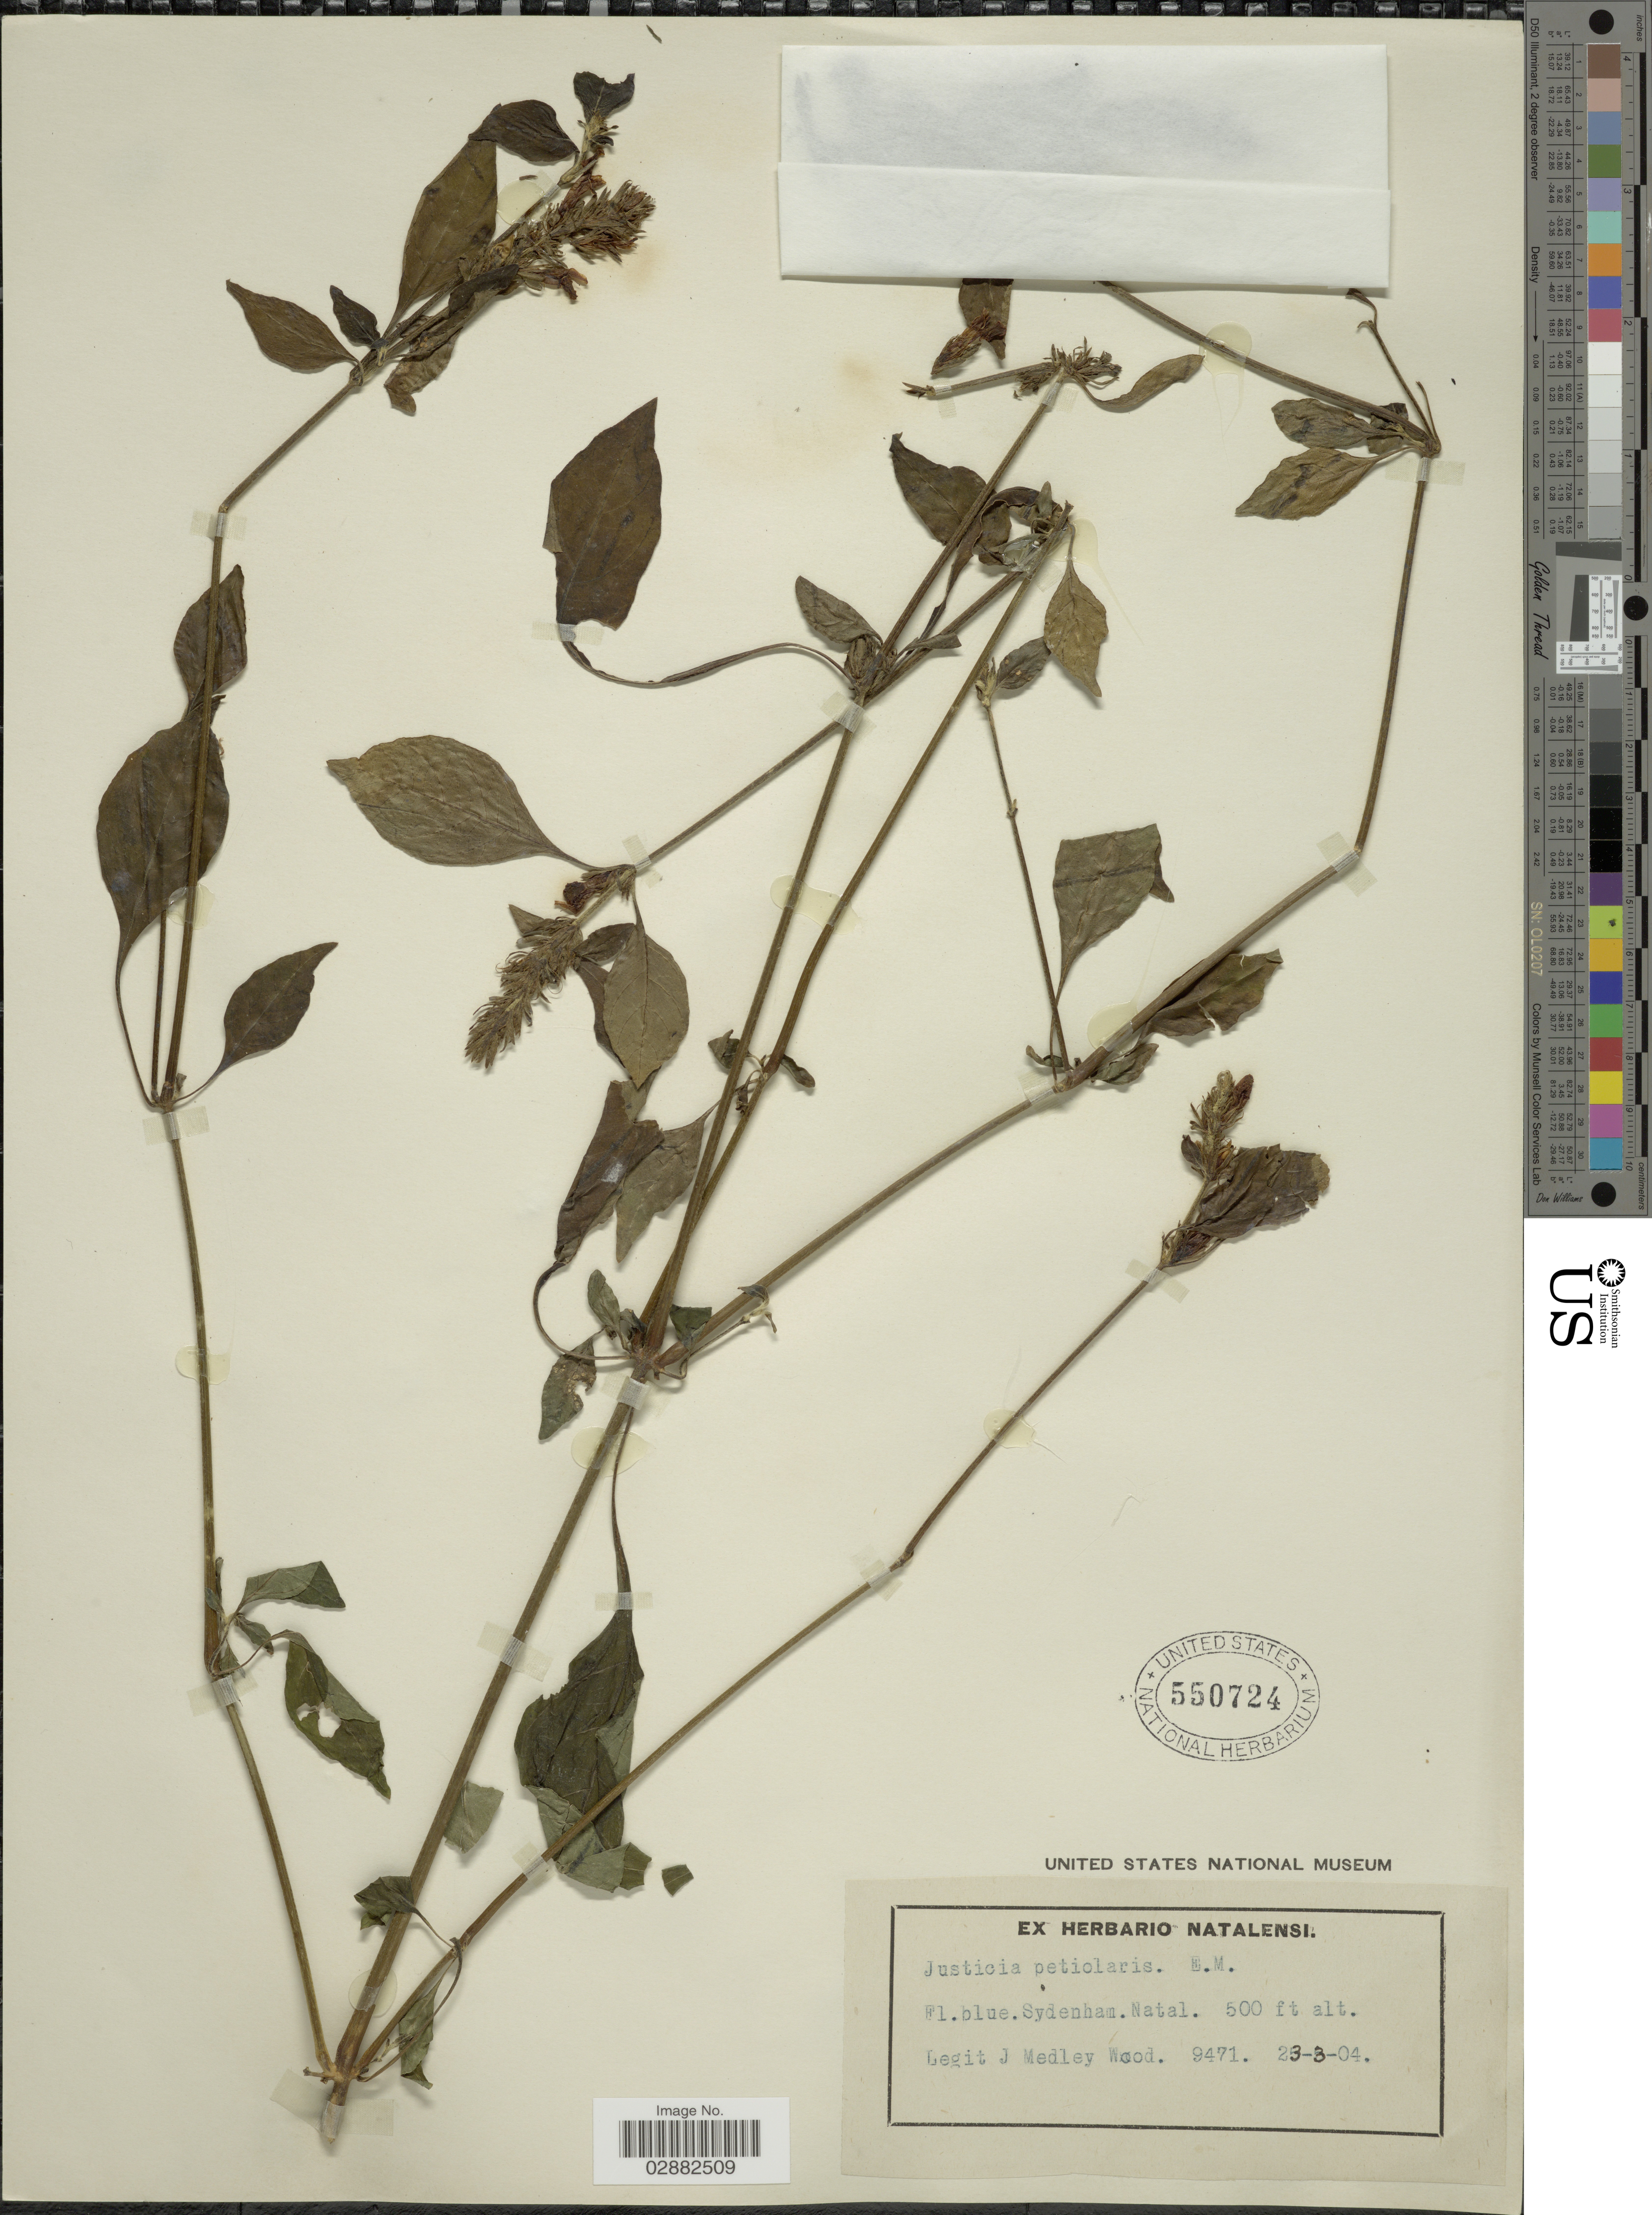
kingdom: Plantae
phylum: Tracheophyta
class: Magnoliopsida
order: Lamiales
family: Acanthaceae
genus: Justicia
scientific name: Justicia petiolaris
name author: (Nees) T. Anderson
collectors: J. Medley Wood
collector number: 9471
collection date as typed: Transcribed d/m/y: 23/3/4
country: South Africa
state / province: KwaZulu-Natal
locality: Sydenham. Natal.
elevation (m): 152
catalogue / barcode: US 550724